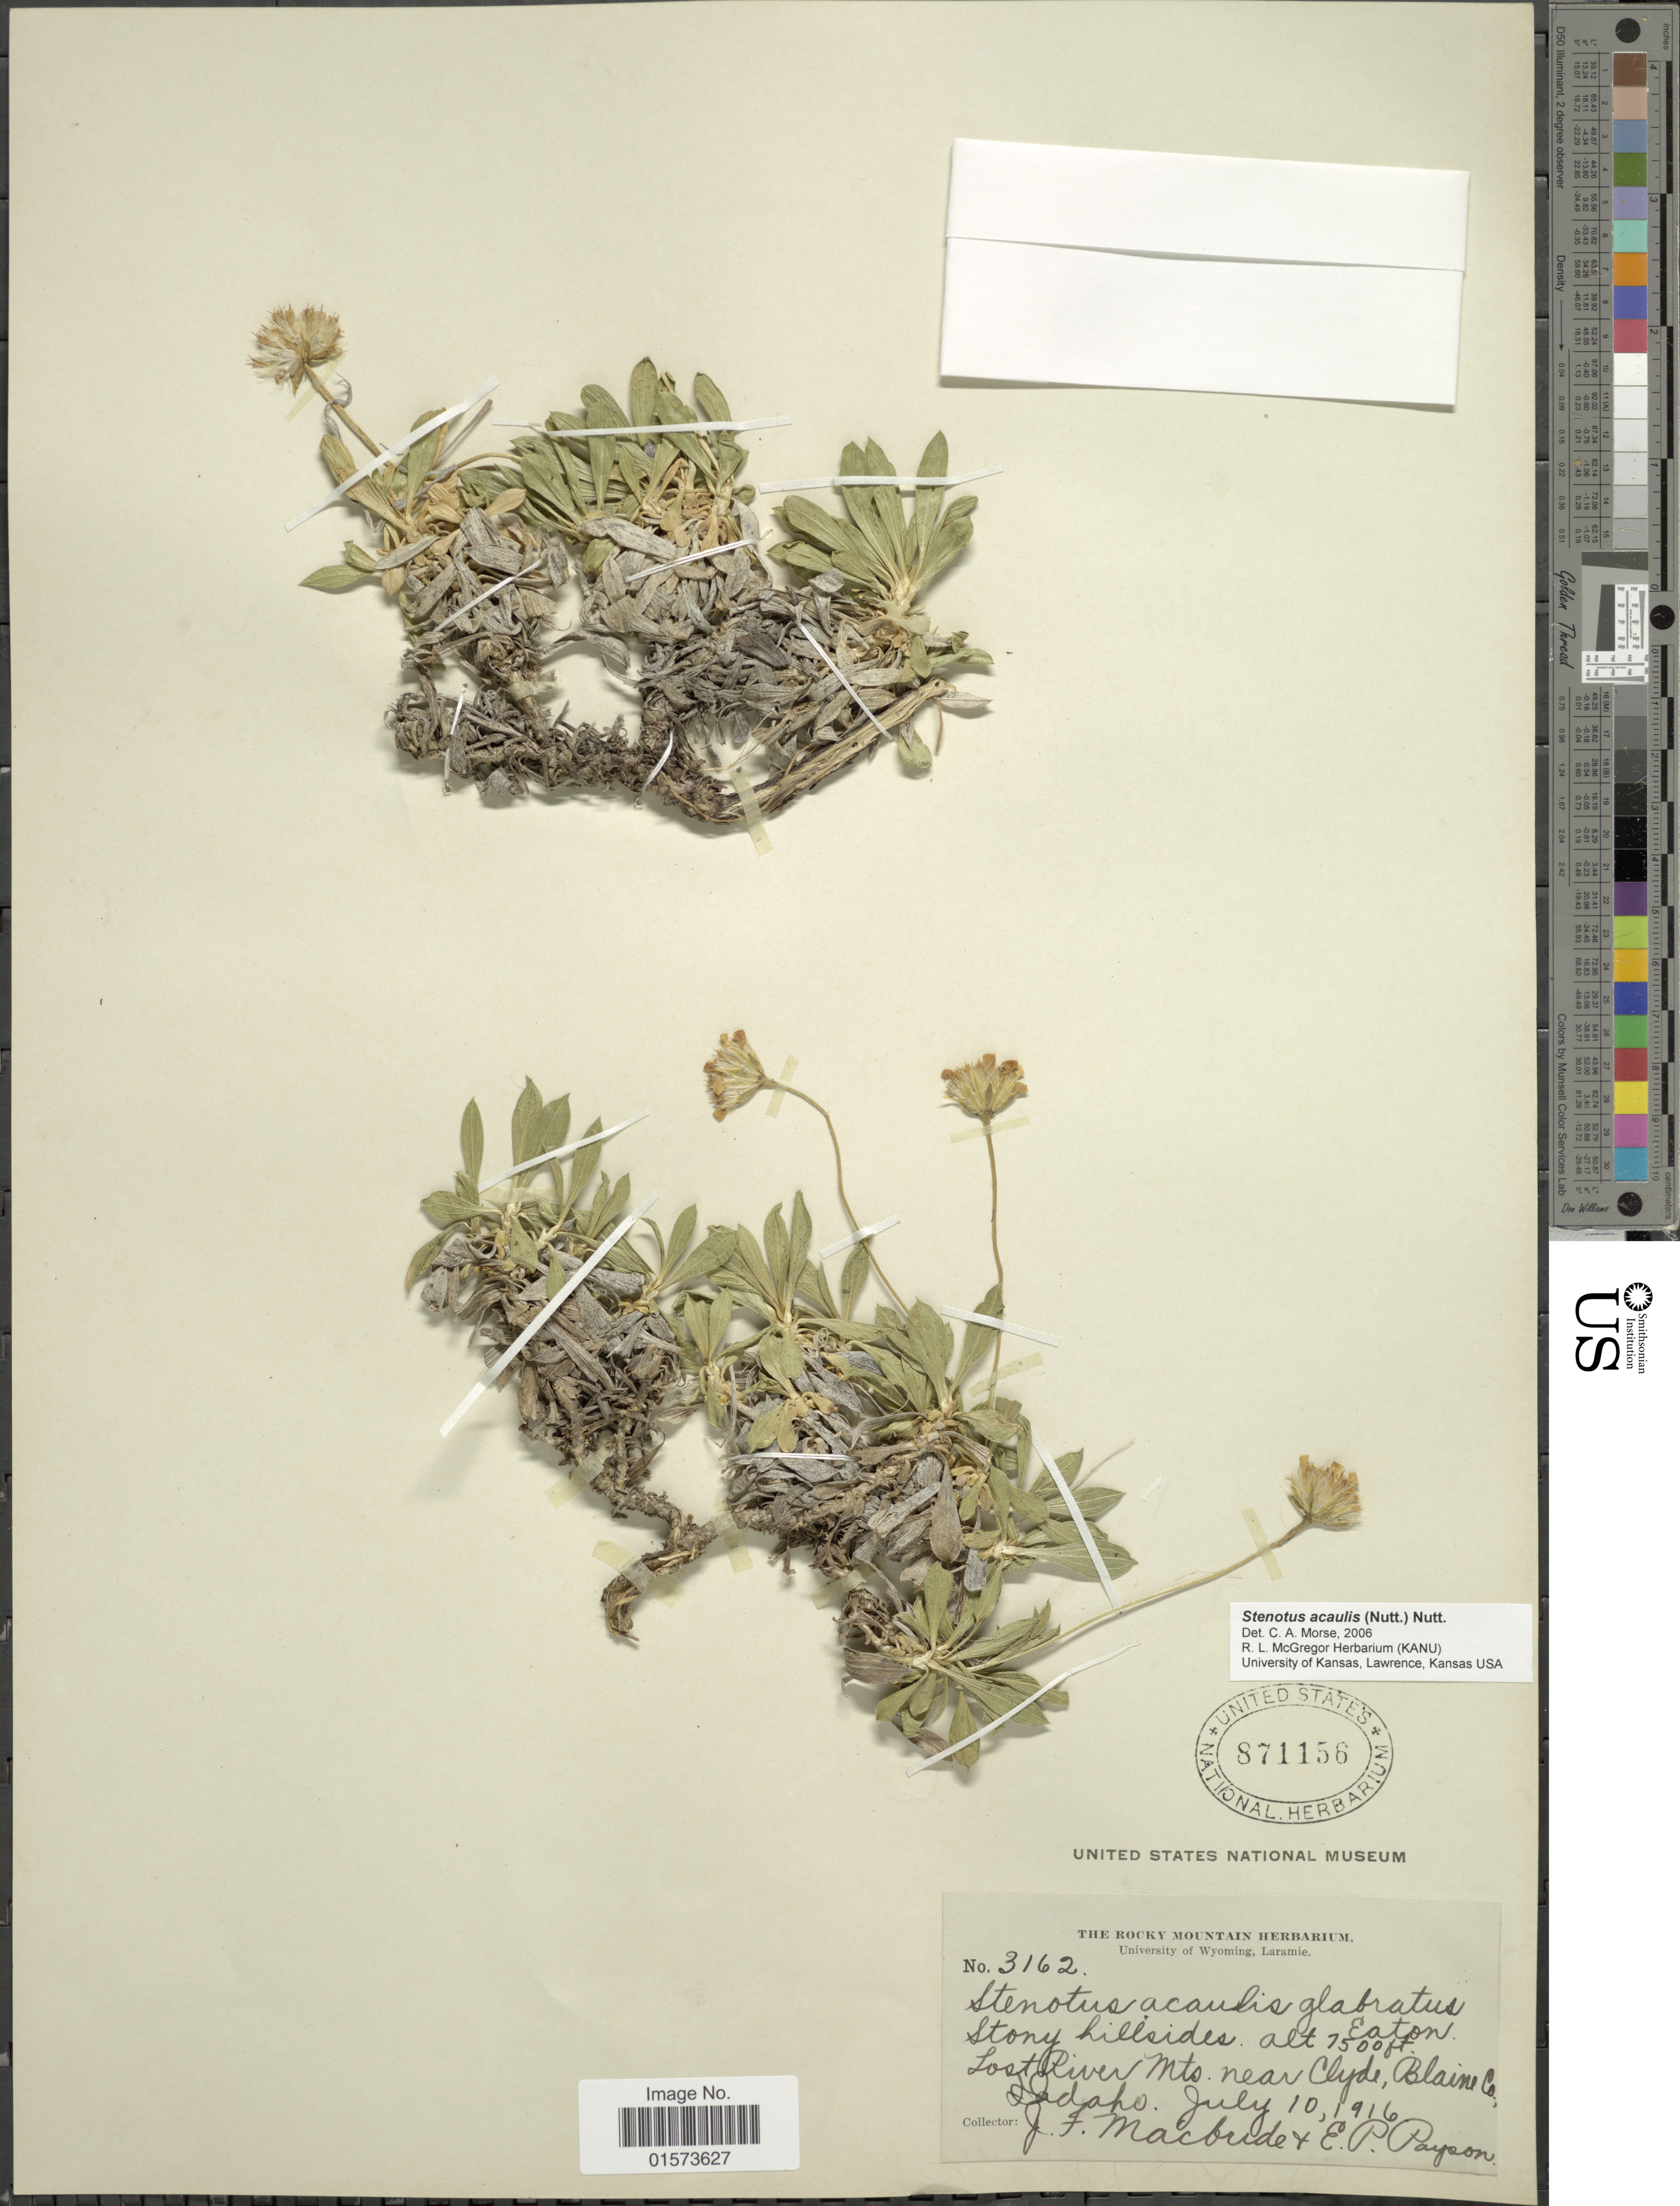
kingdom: Plantae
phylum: Tracheophyta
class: Magnoliopsida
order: Asterales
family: Asteraceae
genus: Stenotus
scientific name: Stenotus acaulis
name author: (Nutt.) Nutt.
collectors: J. F. Macbride & E. B. Payson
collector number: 3162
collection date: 1916-07-10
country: United States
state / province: Idaho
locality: Stony hillsides, Lost River Mts. near Clyde, Blaine Co.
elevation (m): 2286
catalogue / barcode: US 871156